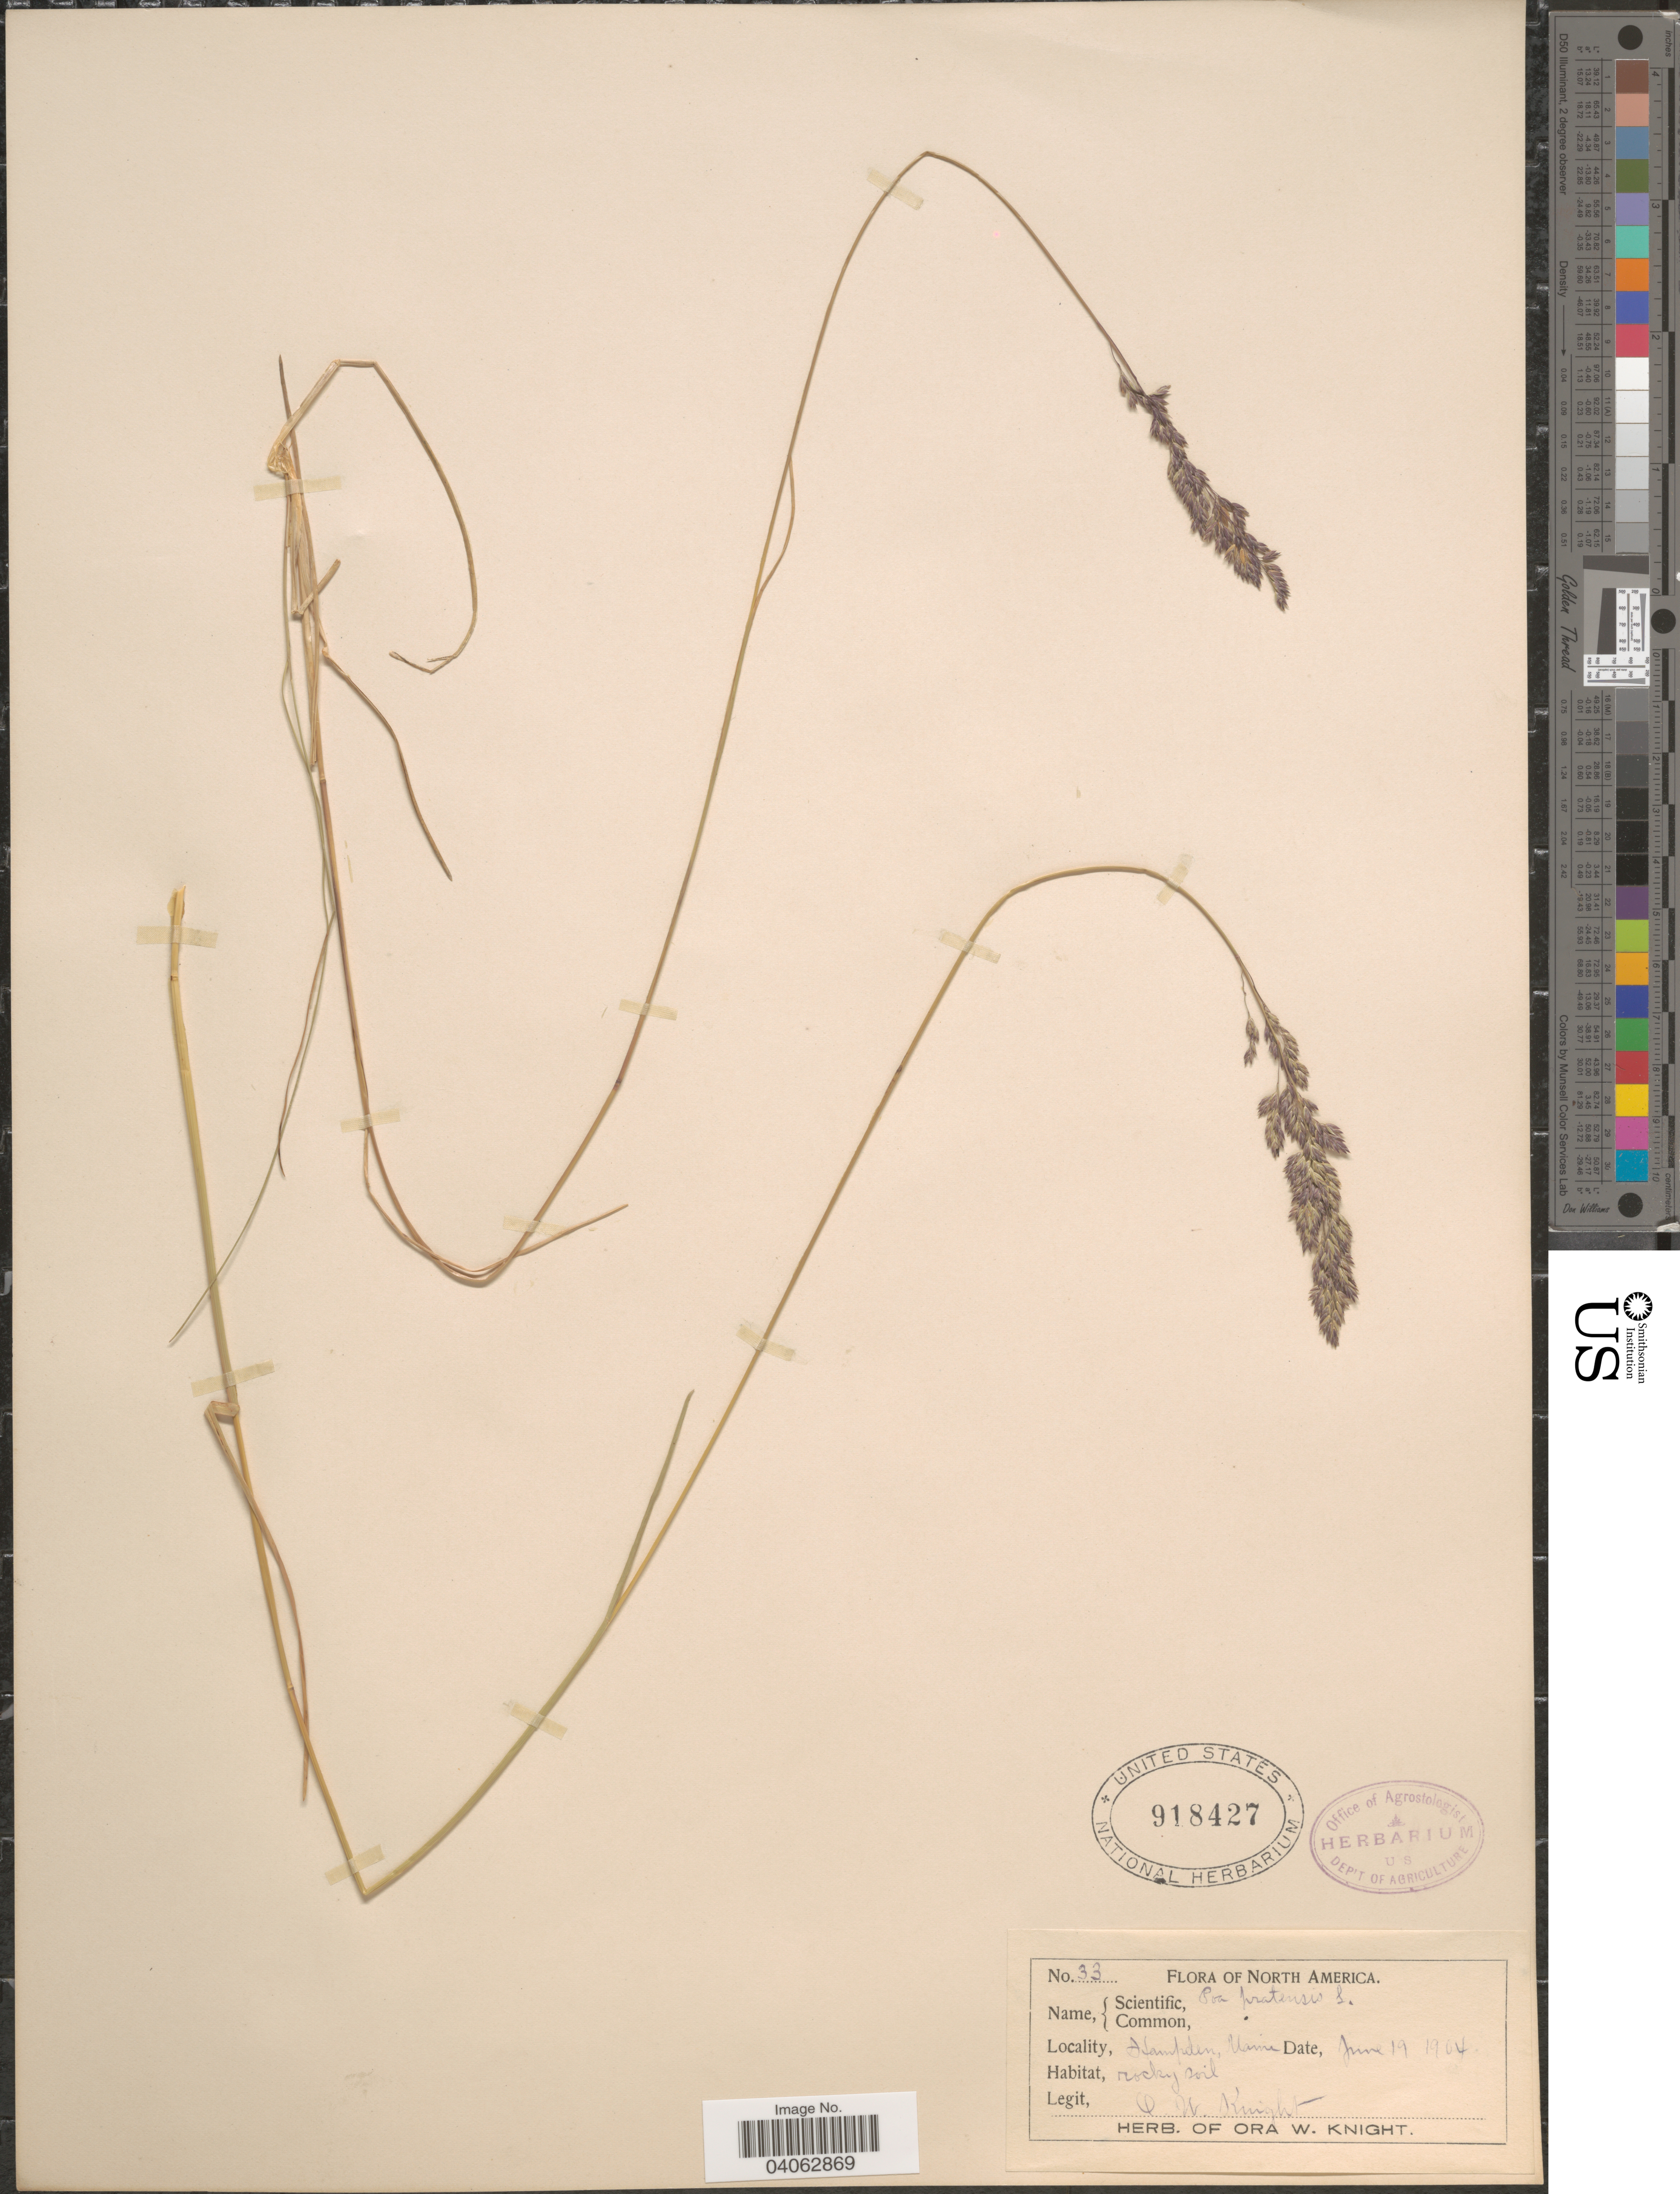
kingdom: Plantae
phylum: Tracheophyta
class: Liliopsida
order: Poales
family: Poaceae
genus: Poa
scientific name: Poa pratensis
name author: L.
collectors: O. Knight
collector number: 33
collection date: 1904-06-19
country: United States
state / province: Maine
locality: Hampden.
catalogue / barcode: US 918427